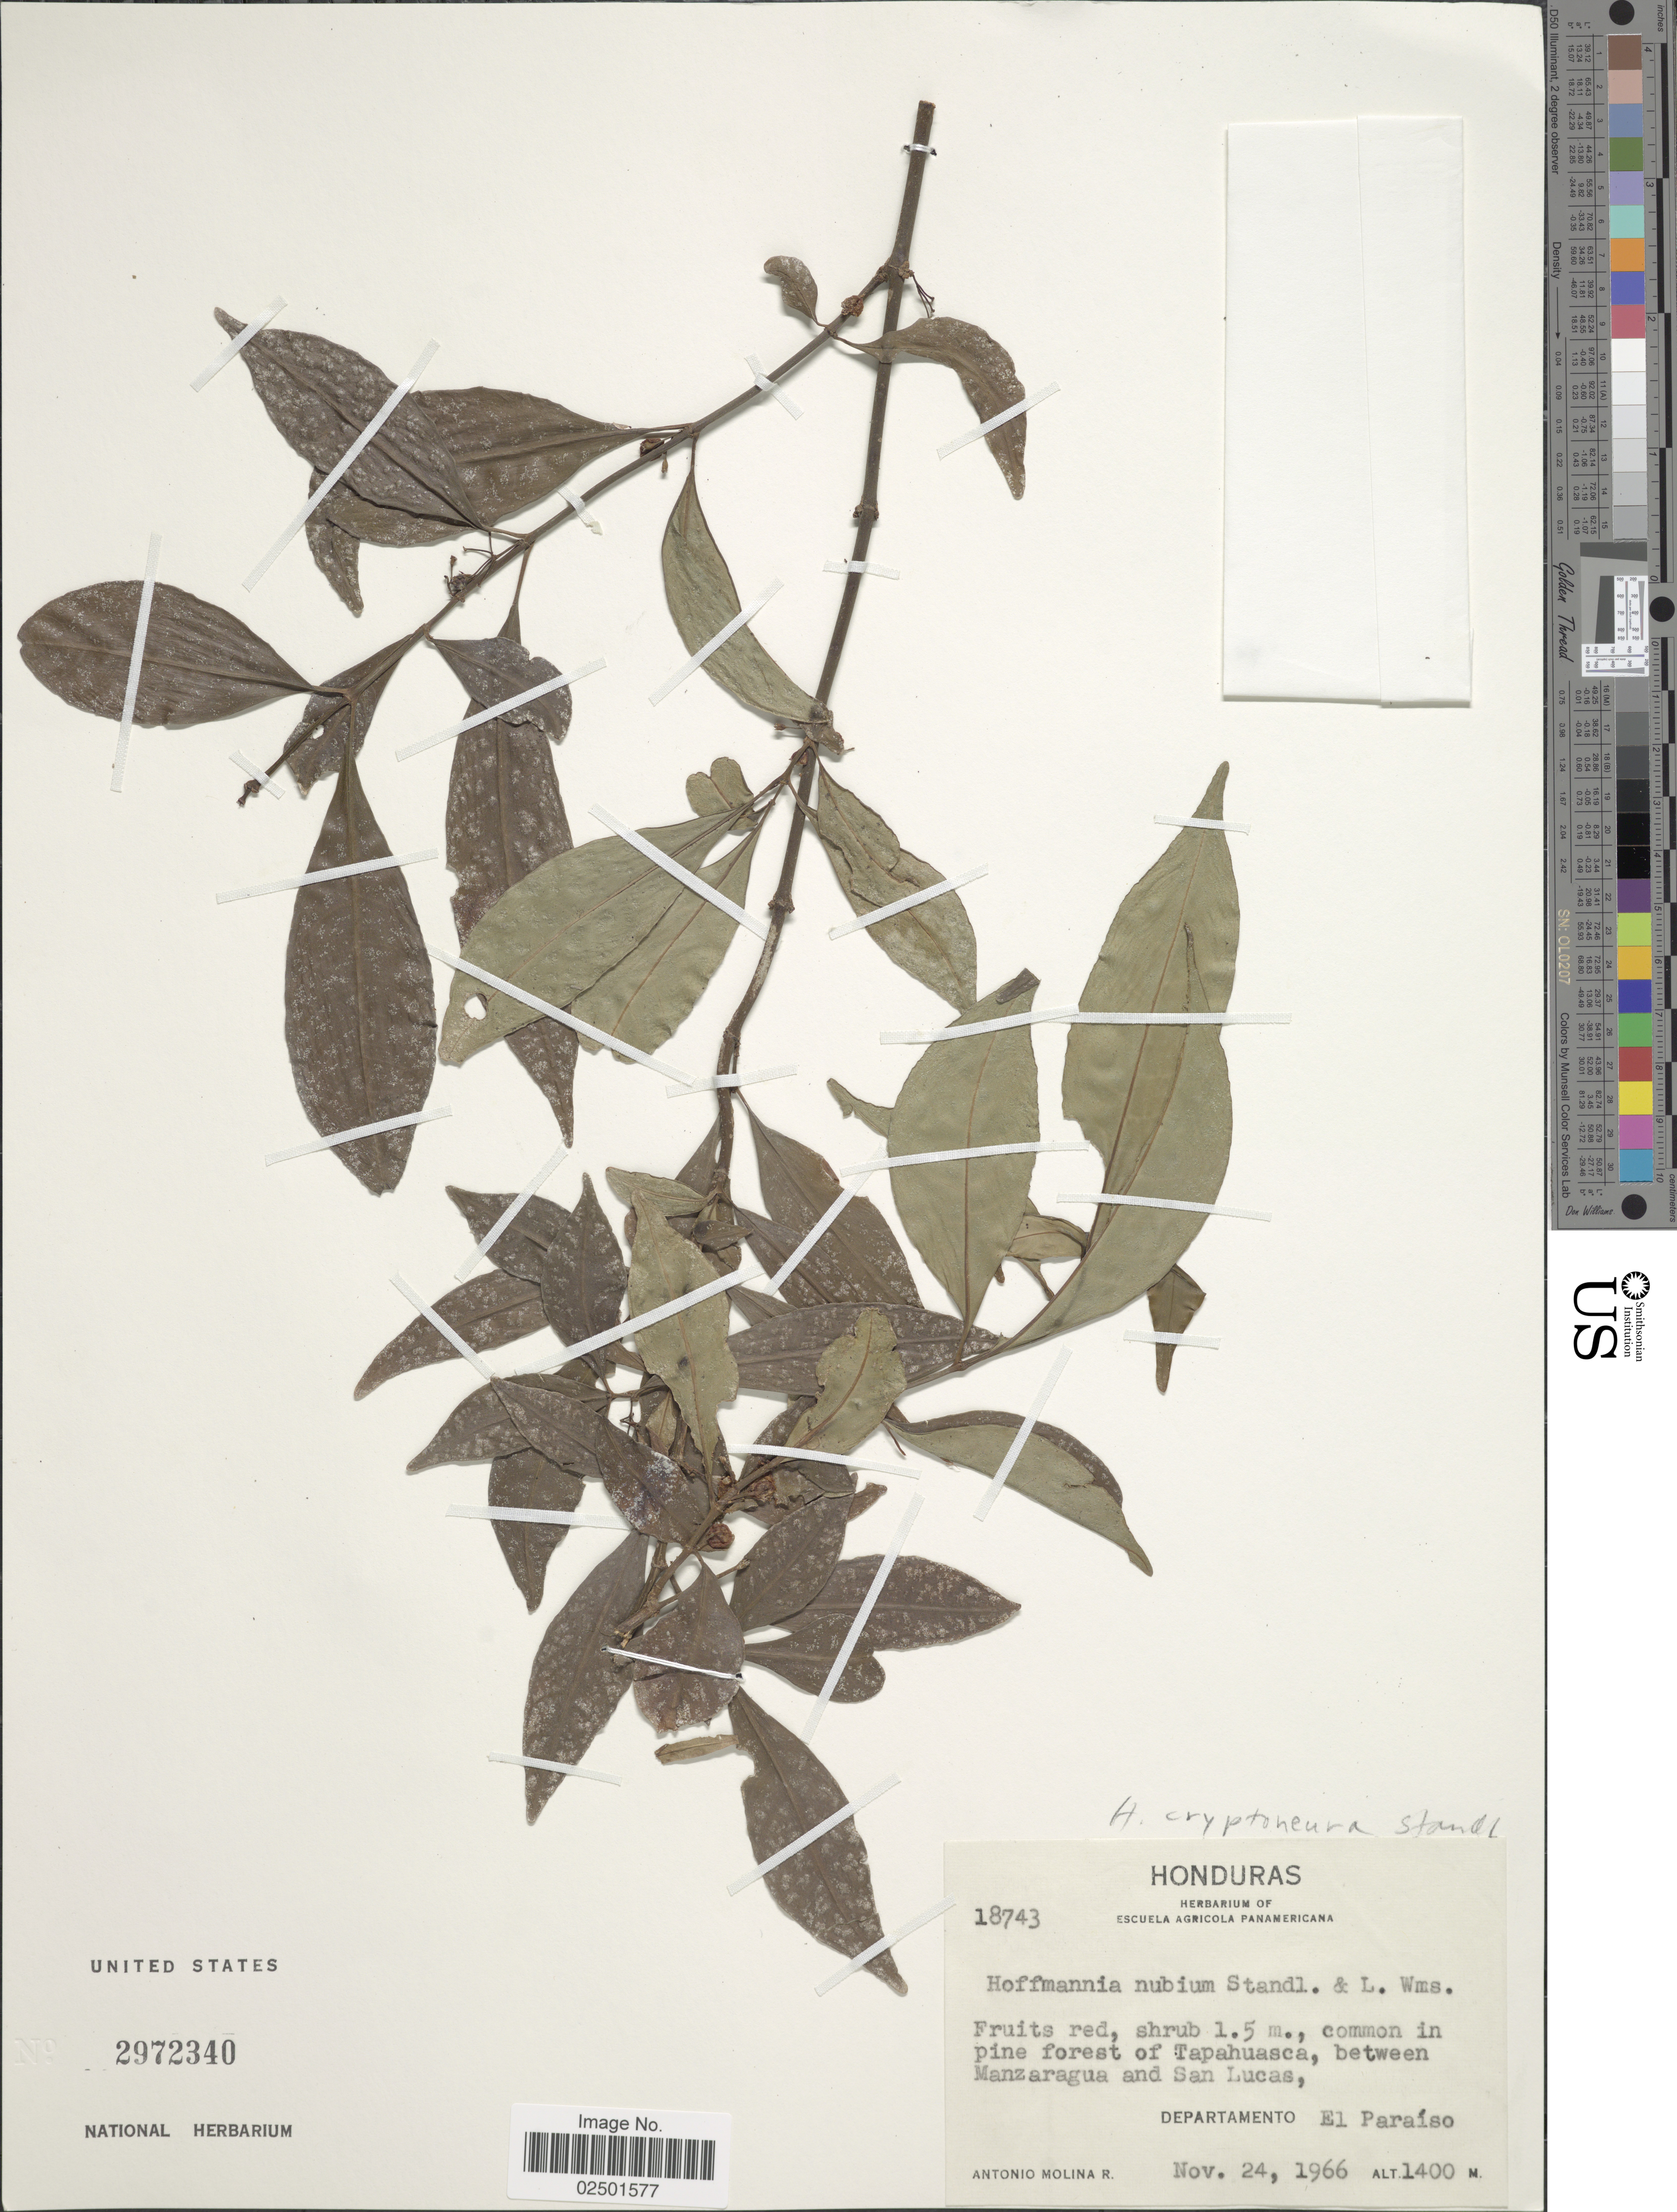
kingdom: Plantae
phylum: Tracheophyta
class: Magnoliopsida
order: Gentianales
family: Rubiaceae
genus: Hoffmannia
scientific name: Hoffmannia cryptoneura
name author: Standl.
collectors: A. Molina R.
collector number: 18743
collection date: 1966-11-24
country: Honduras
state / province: El Paraíso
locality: Common in pine forest of Tapahuasca, between Manzaragua and San Lucas, Departamento El Paraíso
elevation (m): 1400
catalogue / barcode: US 2972340